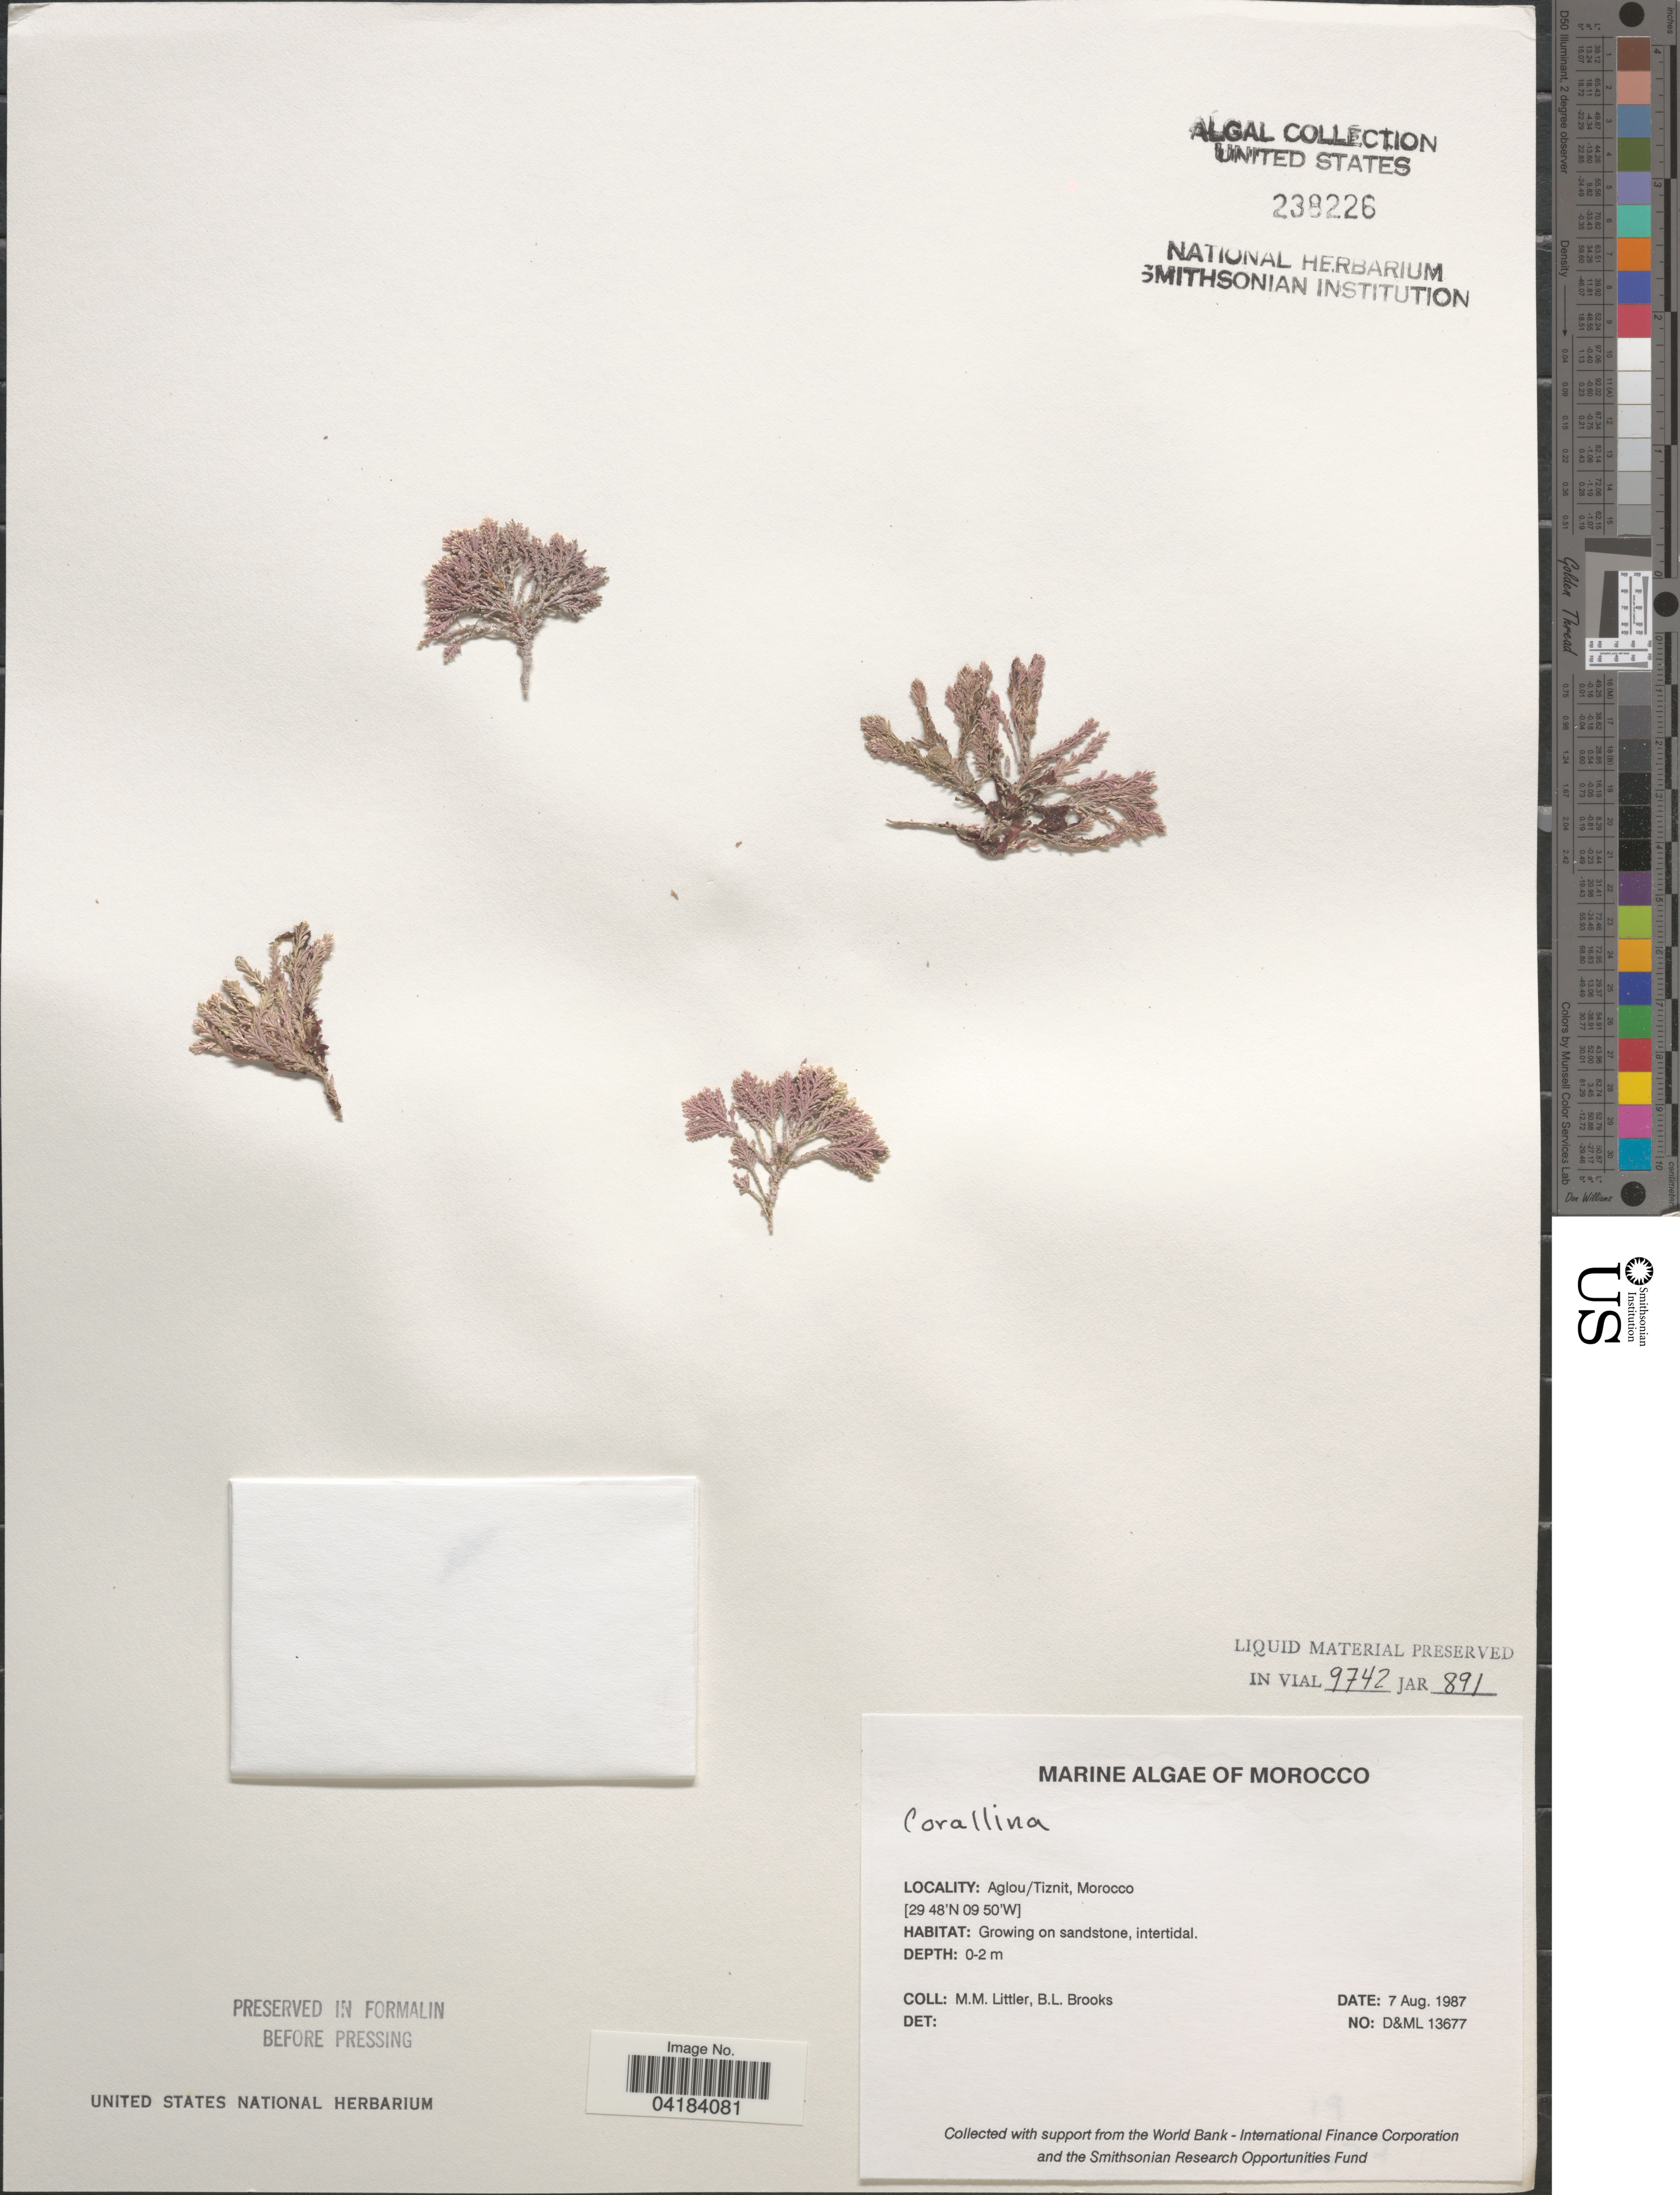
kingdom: Plantae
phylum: Rhodophyta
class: Florideophyceae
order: Corallinales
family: Corallinaceae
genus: Corallina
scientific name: Corallina sp.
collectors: B. Brooks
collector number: D&ML13677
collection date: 1987-08-07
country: Morocco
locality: Aglou/Tiznit.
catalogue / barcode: US 238226